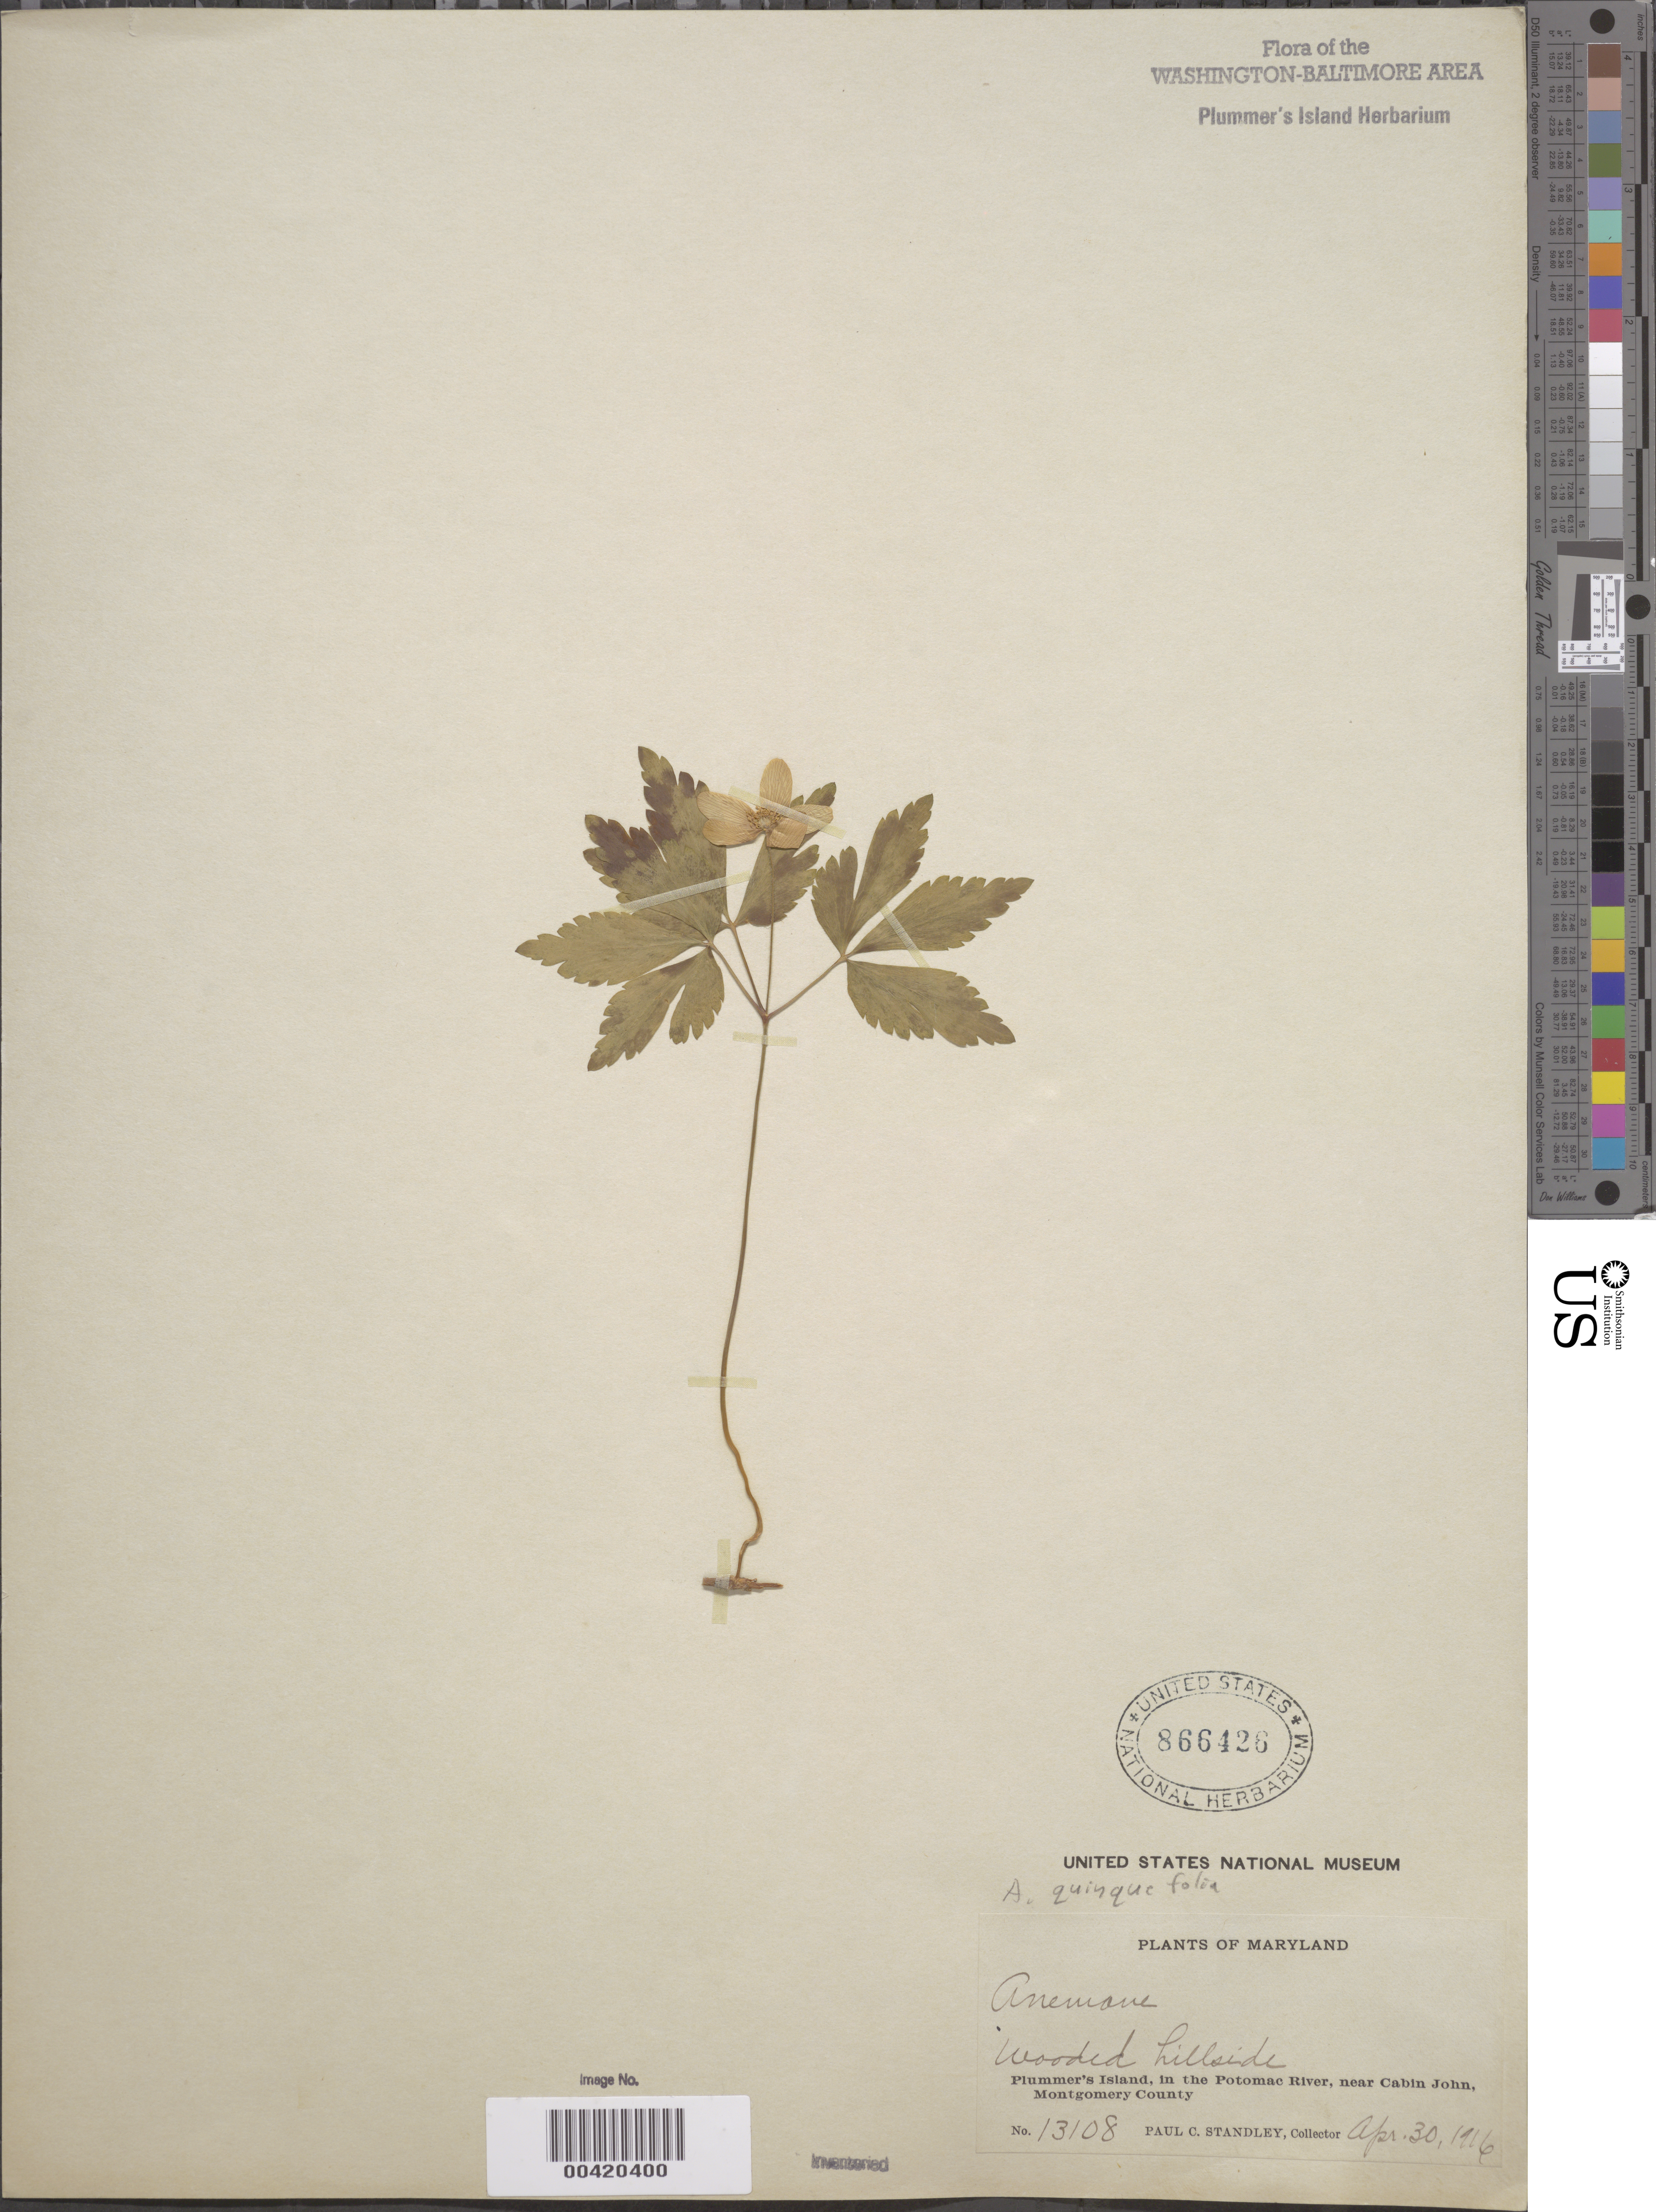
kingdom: Plantae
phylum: Tracheophyta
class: Magnoliopsida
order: Ranunculales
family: Ranunculaceae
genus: Anemone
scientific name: Anemone quinquefolia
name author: L.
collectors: P. C. Standley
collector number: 13108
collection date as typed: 30 Apr 1916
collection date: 1916-04-30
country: United States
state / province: Maryland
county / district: Montgomery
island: Plummers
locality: Plummer's Island C. & O. Canal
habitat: Wooded hillside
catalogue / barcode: US 866426